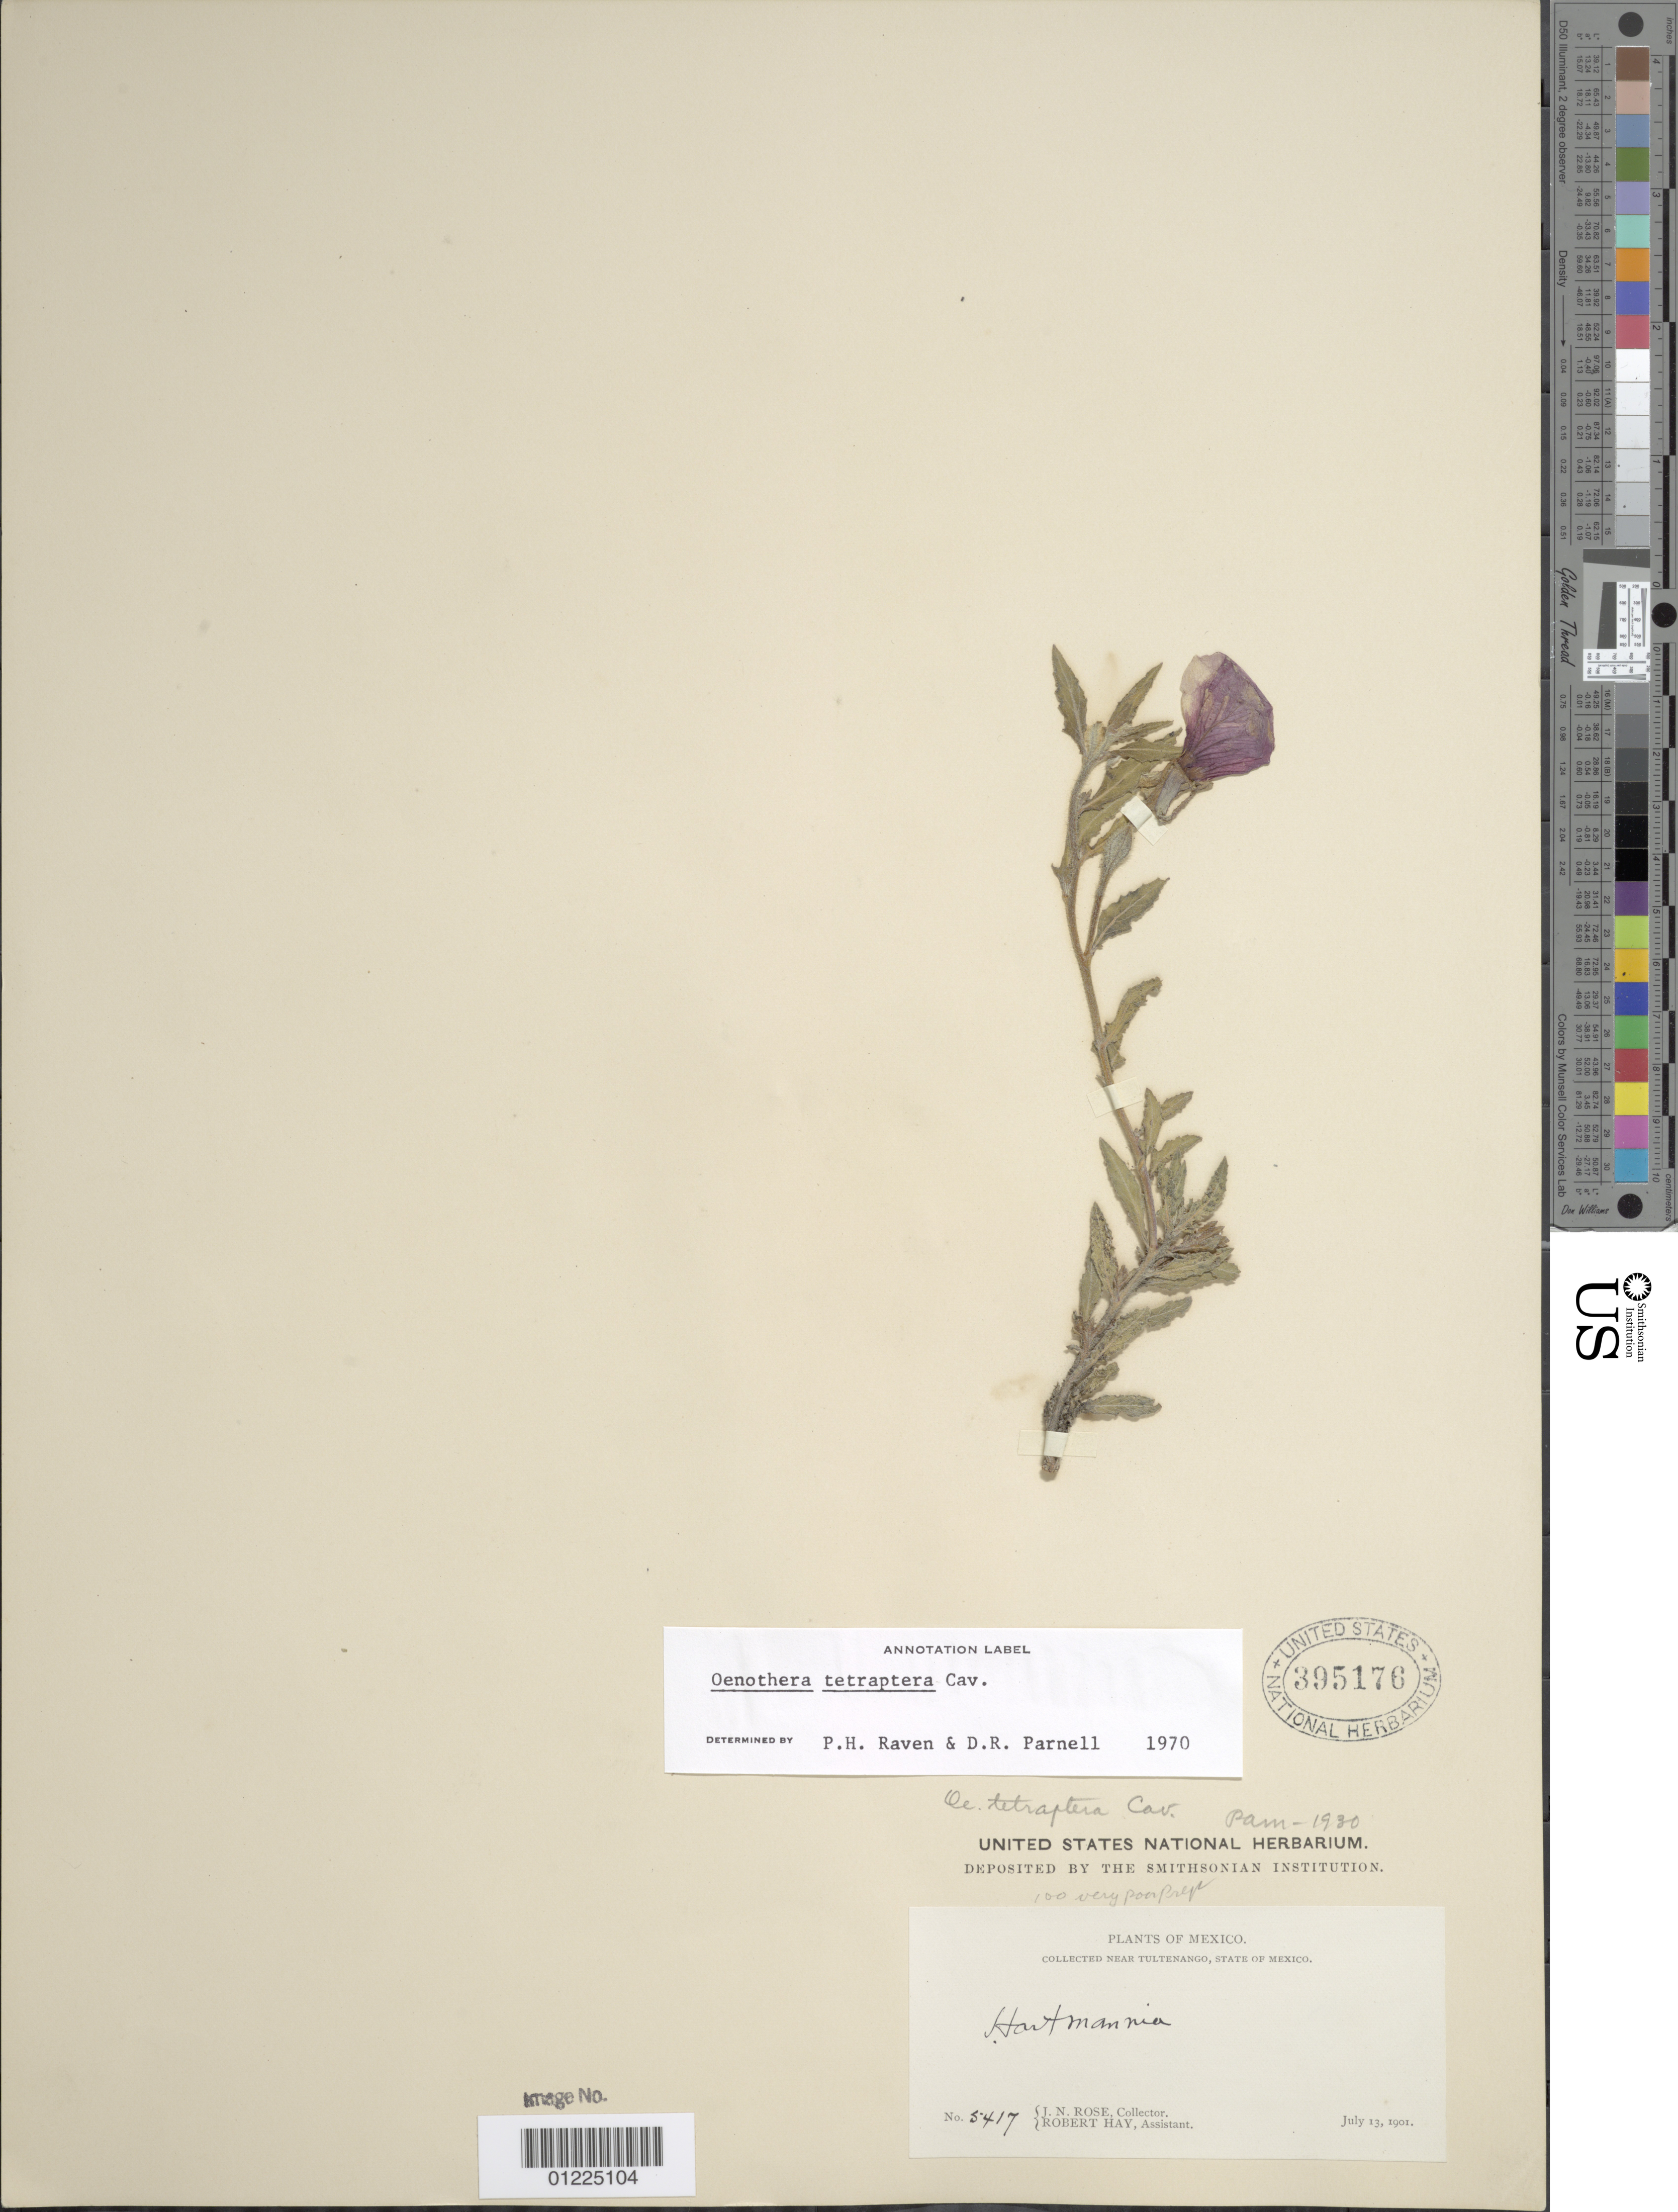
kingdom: Plantae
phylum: Tracheophyta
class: Magnoliopsida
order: Myrtales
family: Onagraceae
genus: Oenothera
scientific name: Oenothera tetraptera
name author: Cav.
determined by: Raven, P. H.; Parnell, D. R.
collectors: J. N. Rose & R. H. Hay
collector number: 5417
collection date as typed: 13 Jul 1901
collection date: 1901-07-13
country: Mexico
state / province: México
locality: Near Tultenango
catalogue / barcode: US 395176